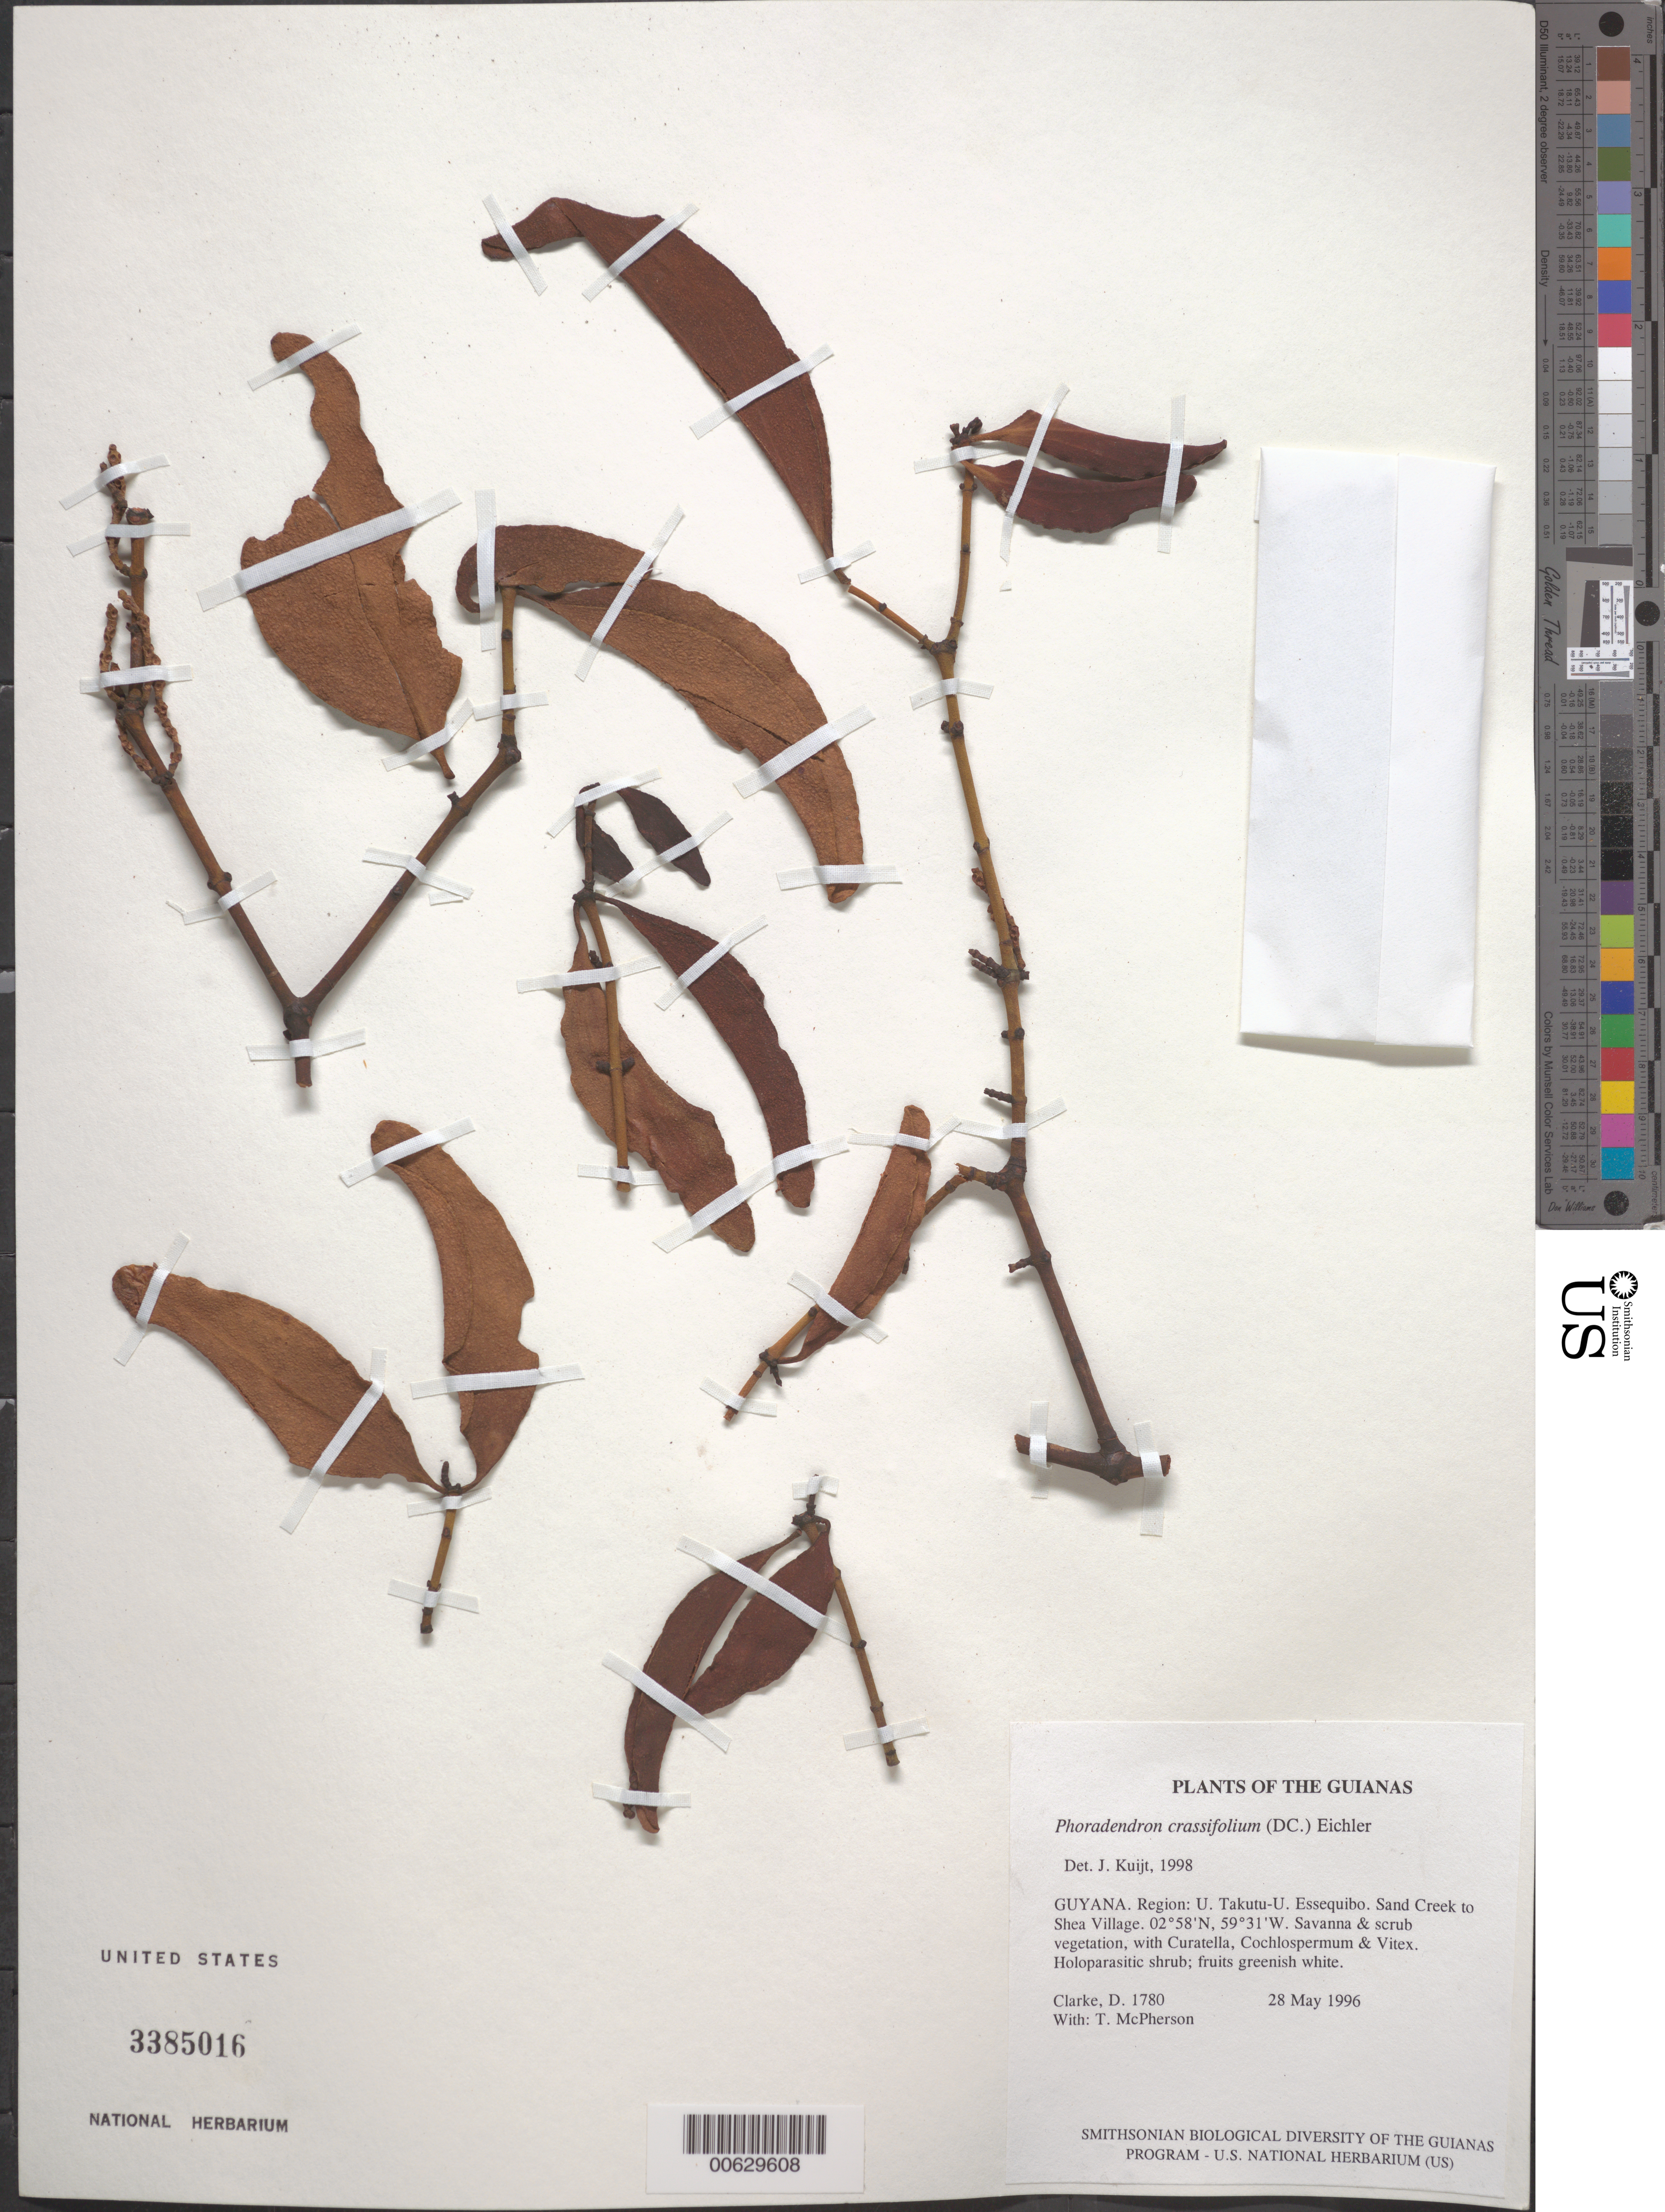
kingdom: Plantae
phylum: Tracheophyta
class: Magnoliopsida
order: Santalales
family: Viscaceae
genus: Phoradendron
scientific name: Phoradendron crassifolium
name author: (Pohl ex DC.) Eichler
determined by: Kuijt, Job, (CANADA)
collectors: H. D. Clarke & T. McPherson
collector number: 1780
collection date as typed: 28 May 1996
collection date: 1996-05-28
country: Guyana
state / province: U. Takutu-U. Essequibo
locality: Sand Creek to Shea Village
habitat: Savanna & scrub vegetation, with Curatella, Cochlospermum & Vitex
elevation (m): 100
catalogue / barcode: US 3385016